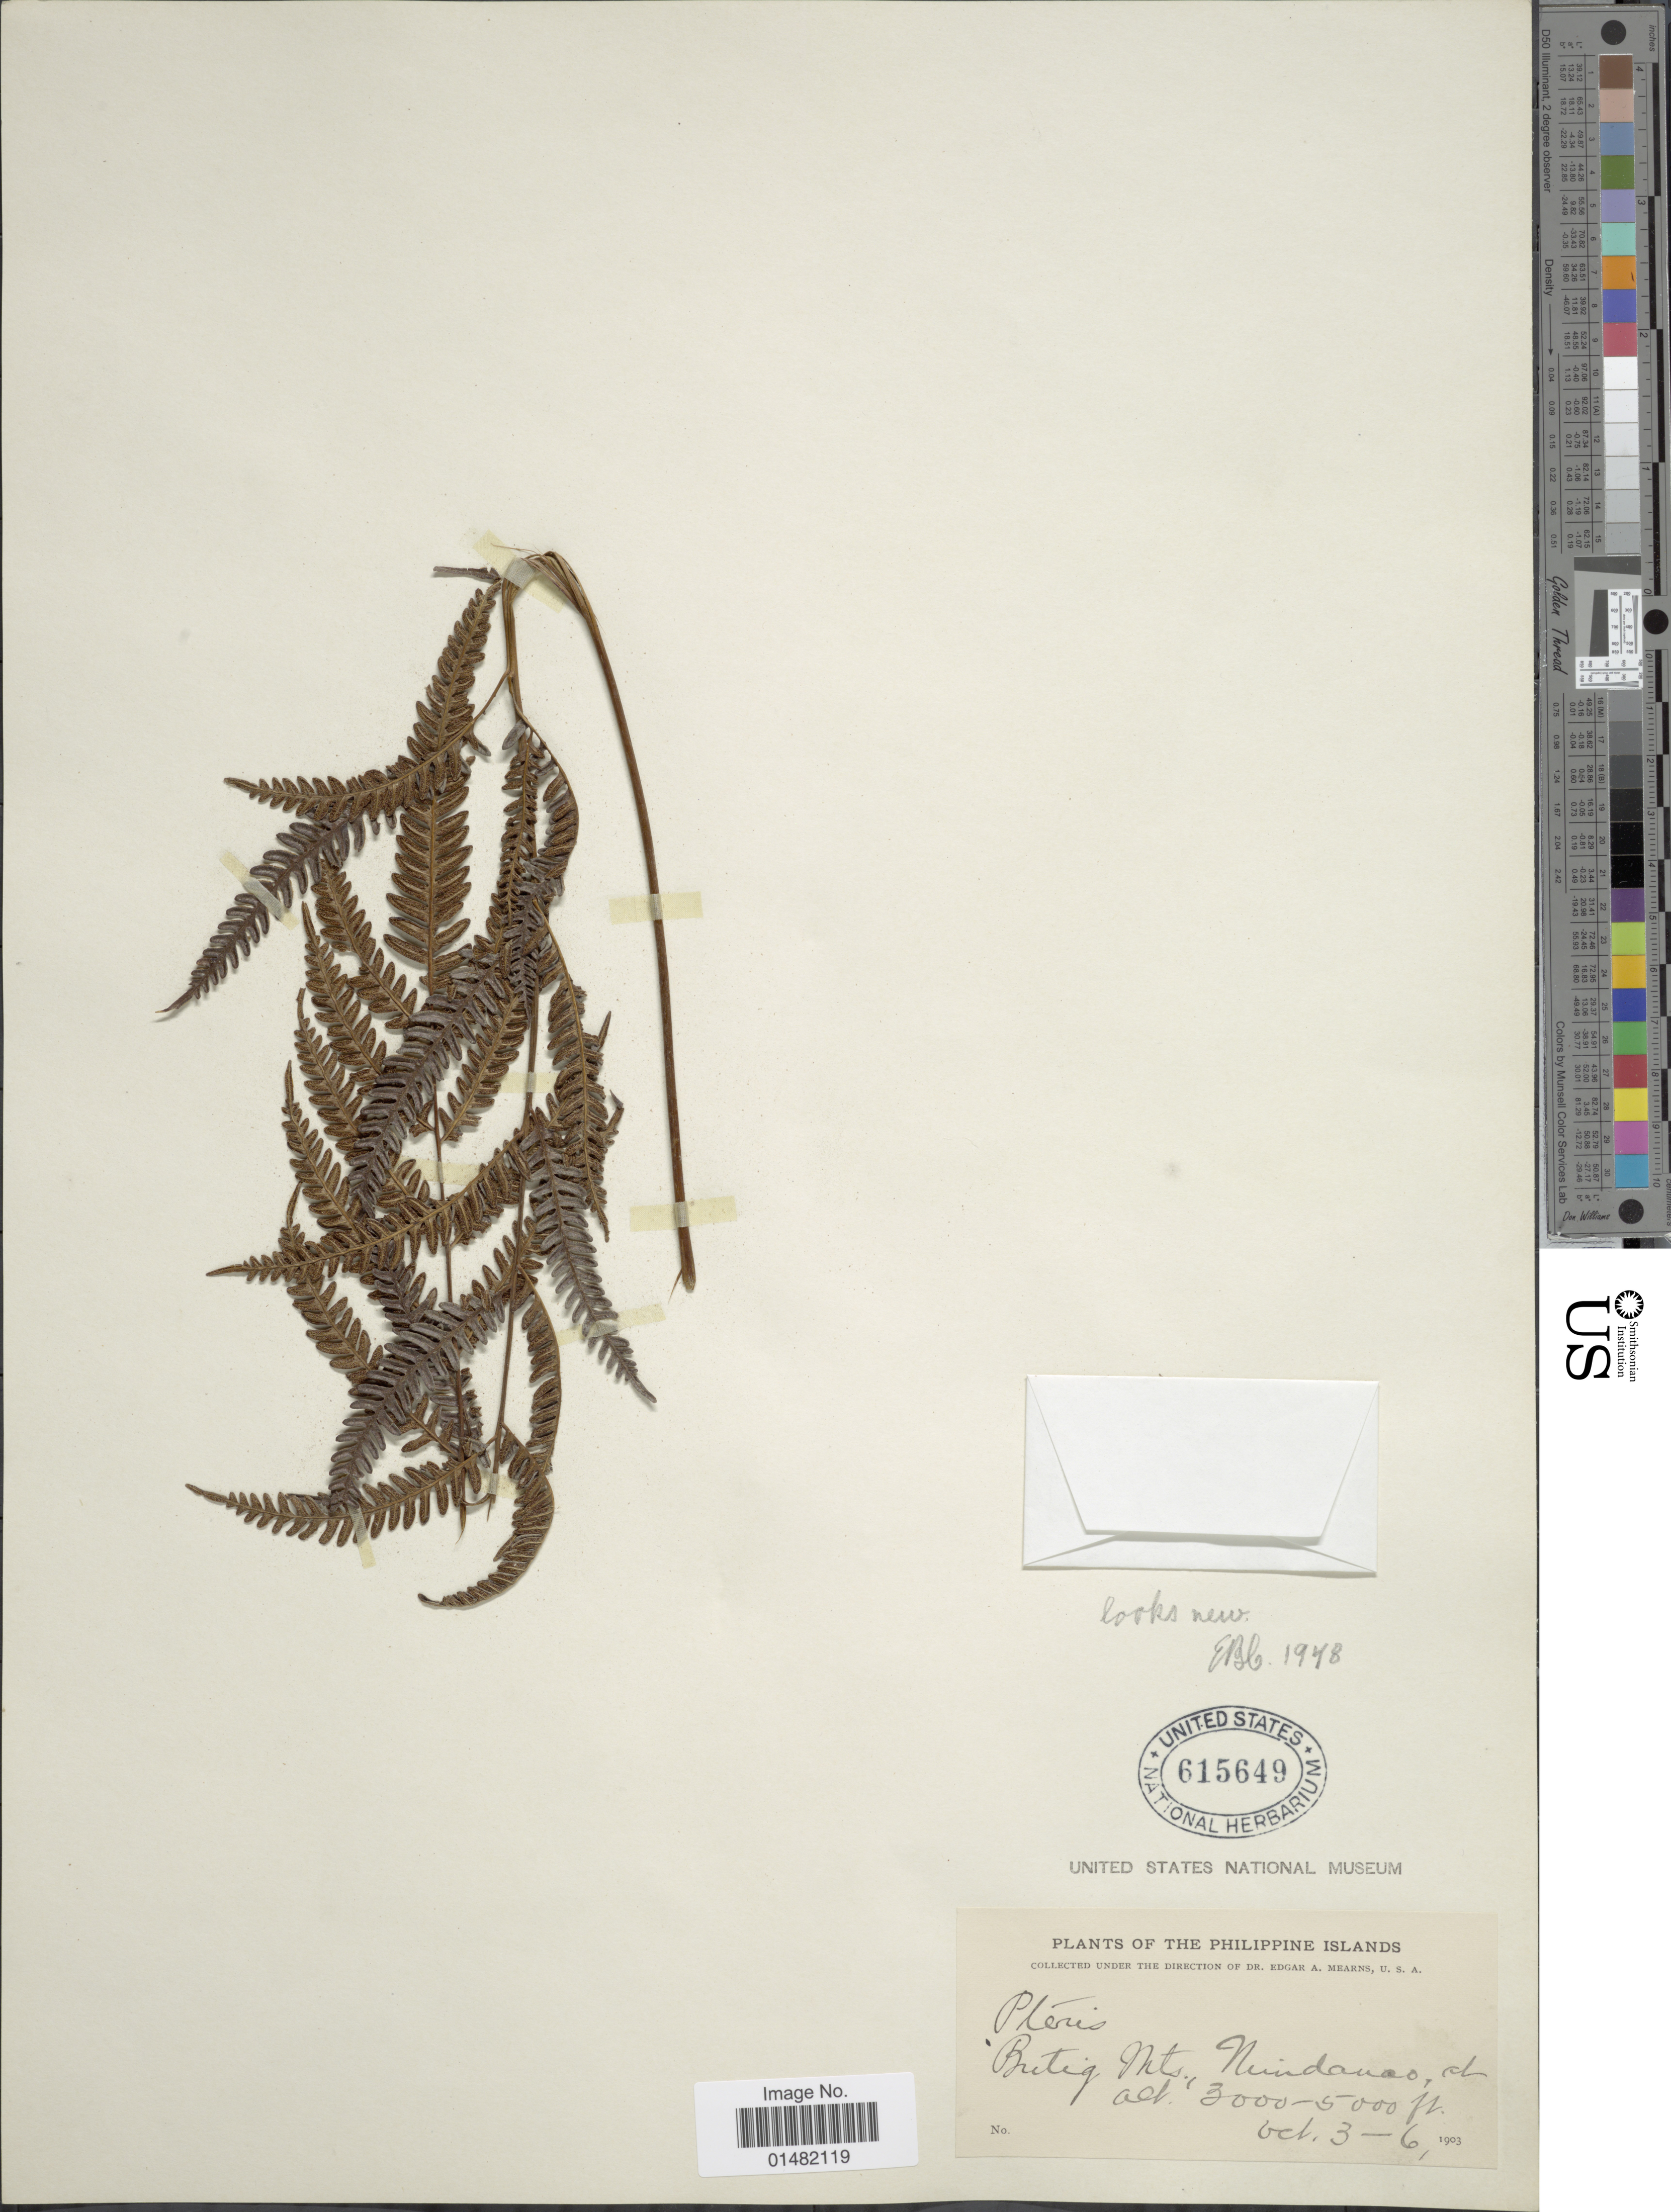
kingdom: Plantae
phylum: Tracheophyta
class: Polypodiopsida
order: Polypodiales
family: Pteridaceae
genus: Pteris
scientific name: Pteris sp.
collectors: E. A. Mearns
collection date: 1903-10-03/1903-10-06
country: Philippines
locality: Philippine Islands, Butig Mts., Mindanao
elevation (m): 914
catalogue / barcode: US 615649